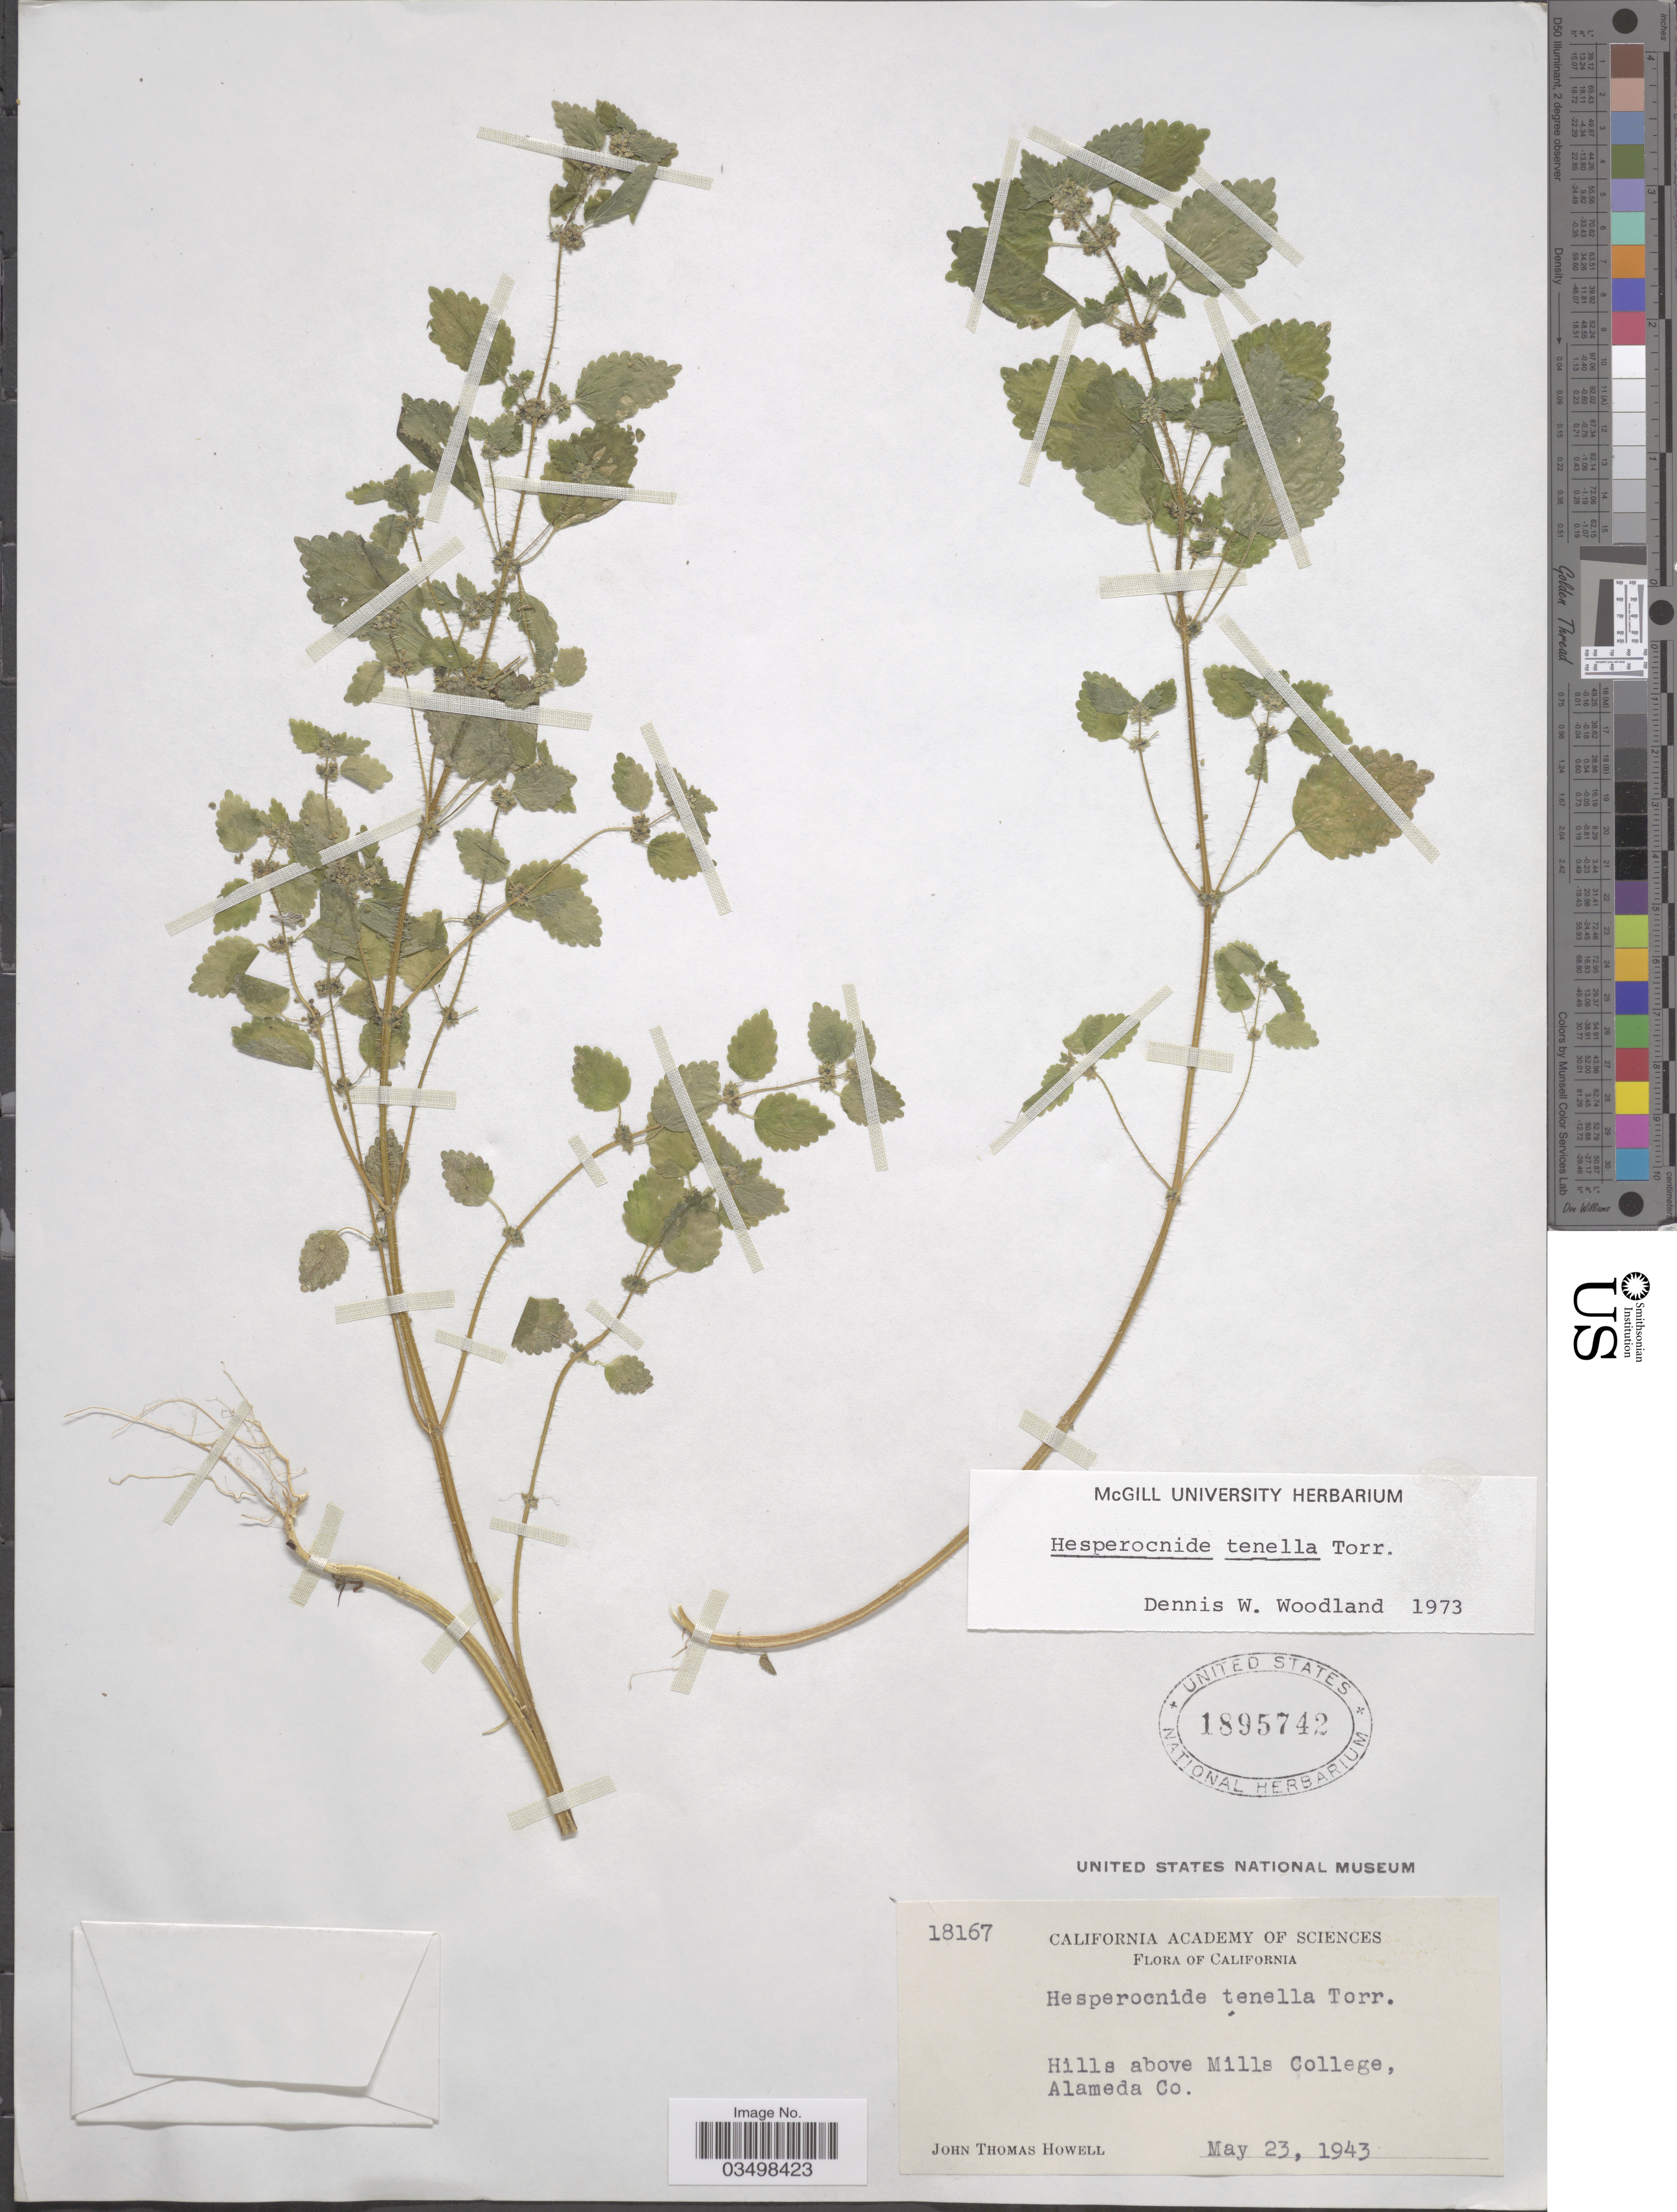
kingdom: Plantae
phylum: Tracheophyta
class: Magnoliopsida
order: Rosales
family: Urticaceae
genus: Hesperocnide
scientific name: Hesperocnide tenella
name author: Torr.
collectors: J. T. Howell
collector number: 18167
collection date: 1943-05-23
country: United States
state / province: California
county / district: Alameda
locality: Hills above Mills College, Alameda Co.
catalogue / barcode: US 1895742